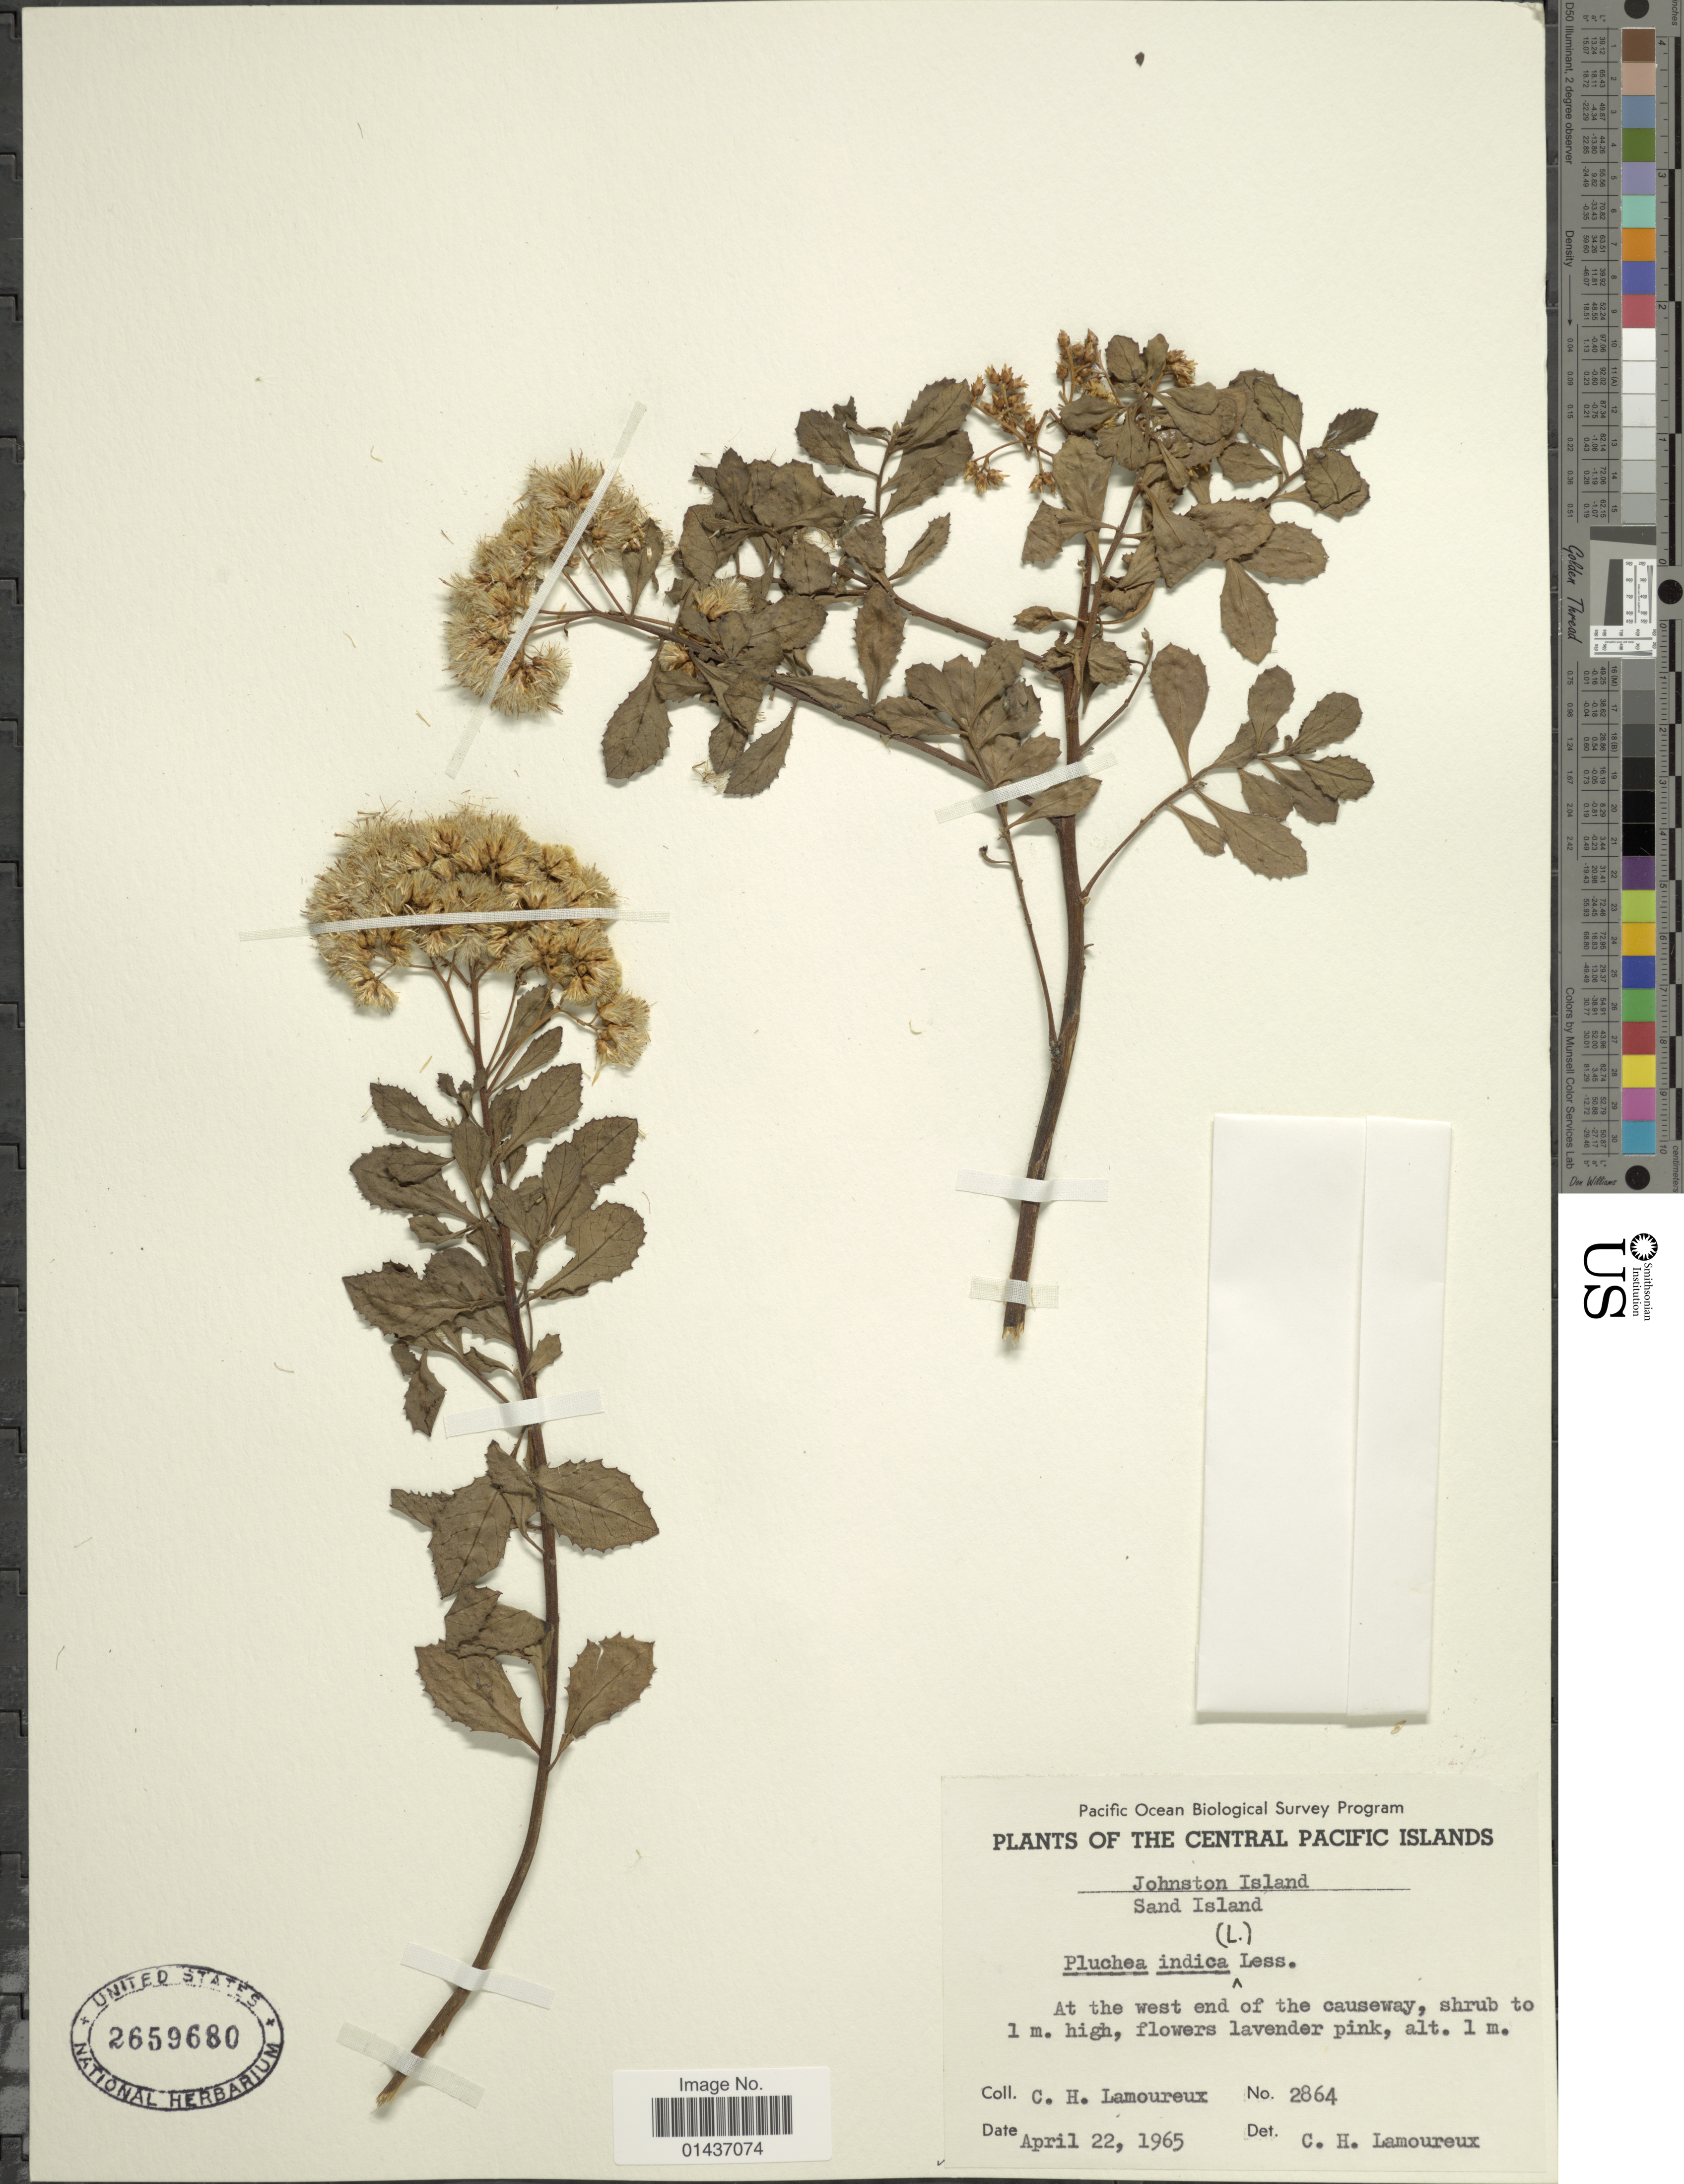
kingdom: Plantae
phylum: Tracheophyta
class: Magnoliopsida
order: Asterales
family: Asteraceae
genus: Pluchea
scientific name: Pluchea indica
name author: (L.) Less.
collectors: C. H. Lamoureux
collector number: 2864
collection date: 1965-04-22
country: U.S. Administered Pacific Islands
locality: The Central Pacific Islands, Johnston Island, Sand Island, at the west end of the causeway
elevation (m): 1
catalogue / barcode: US 2659680